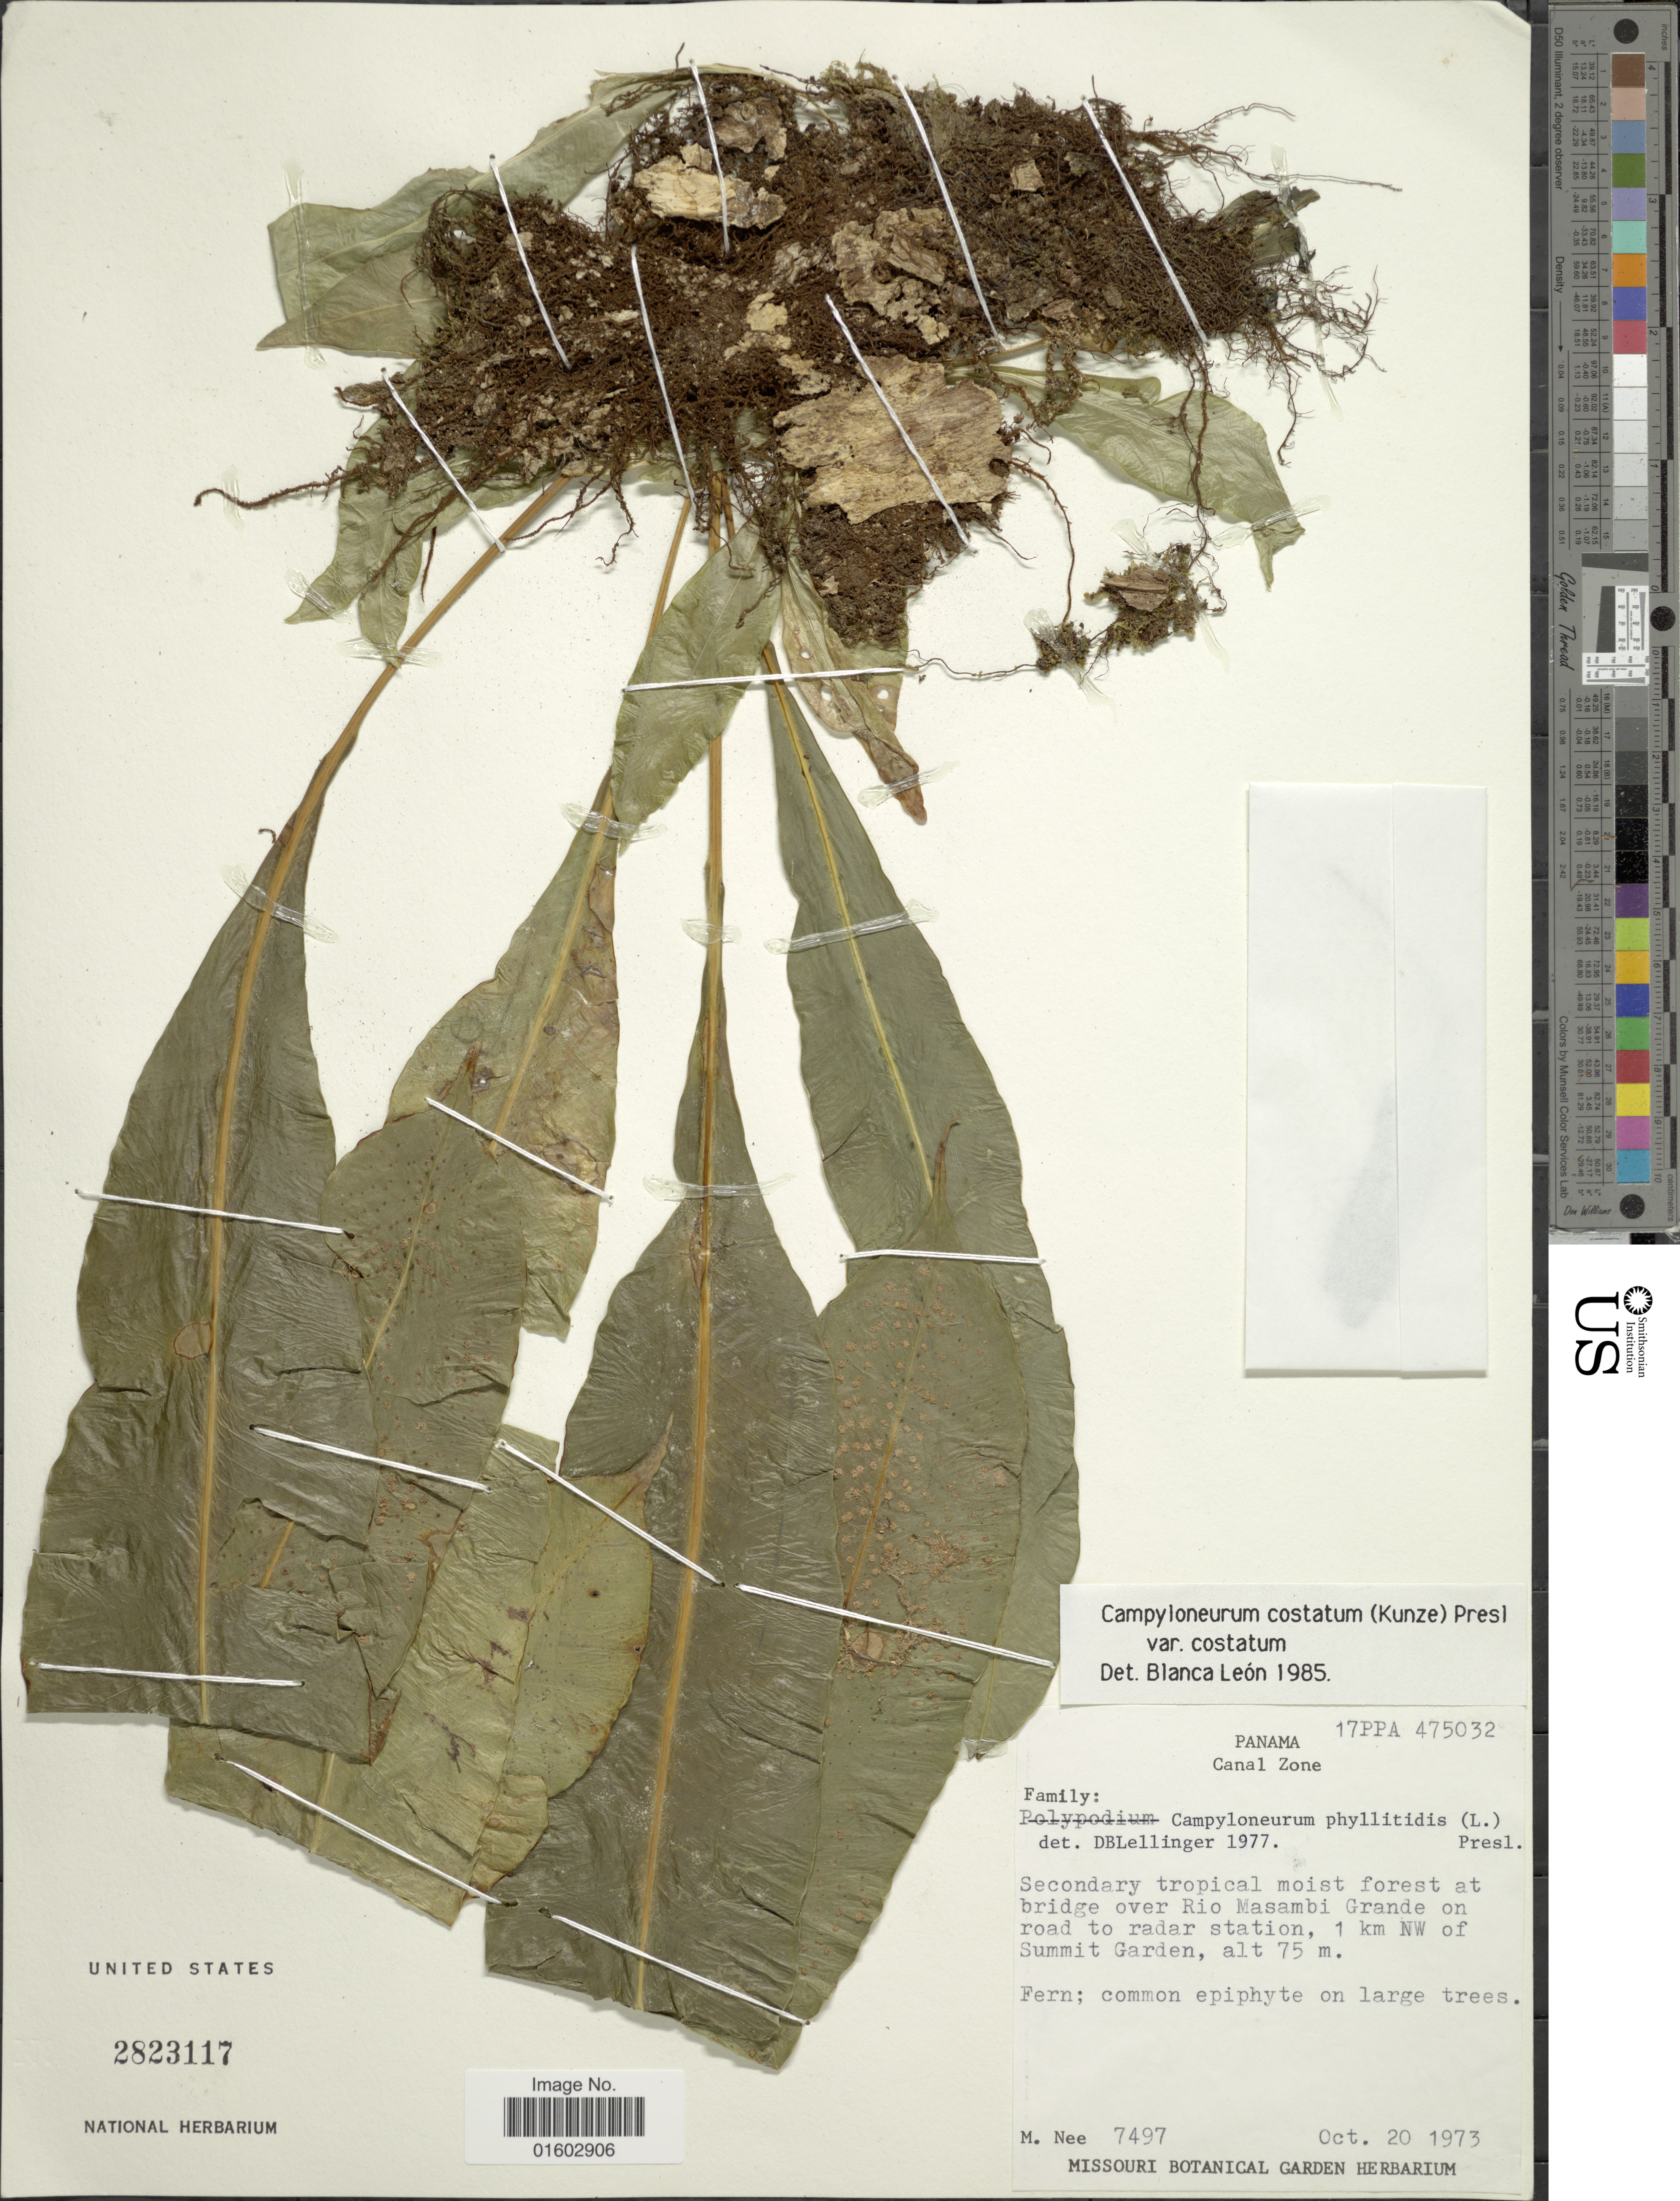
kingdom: Plantae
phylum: Tracheophyta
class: Polypodiopsida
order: Polypodiales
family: Polypodiaceae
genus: Campyloneurum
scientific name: Campyloneurum costatum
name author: (Kunze) C. Presl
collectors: M. Nee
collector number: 7497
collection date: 1973-10-20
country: Panama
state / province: Colón / Panamá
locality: Secondary tropical moist forest at bridge over Rio Masambi Grande on road to radar station, 1 km NW of Summit Garden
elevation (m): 75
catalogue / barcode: US 2823117